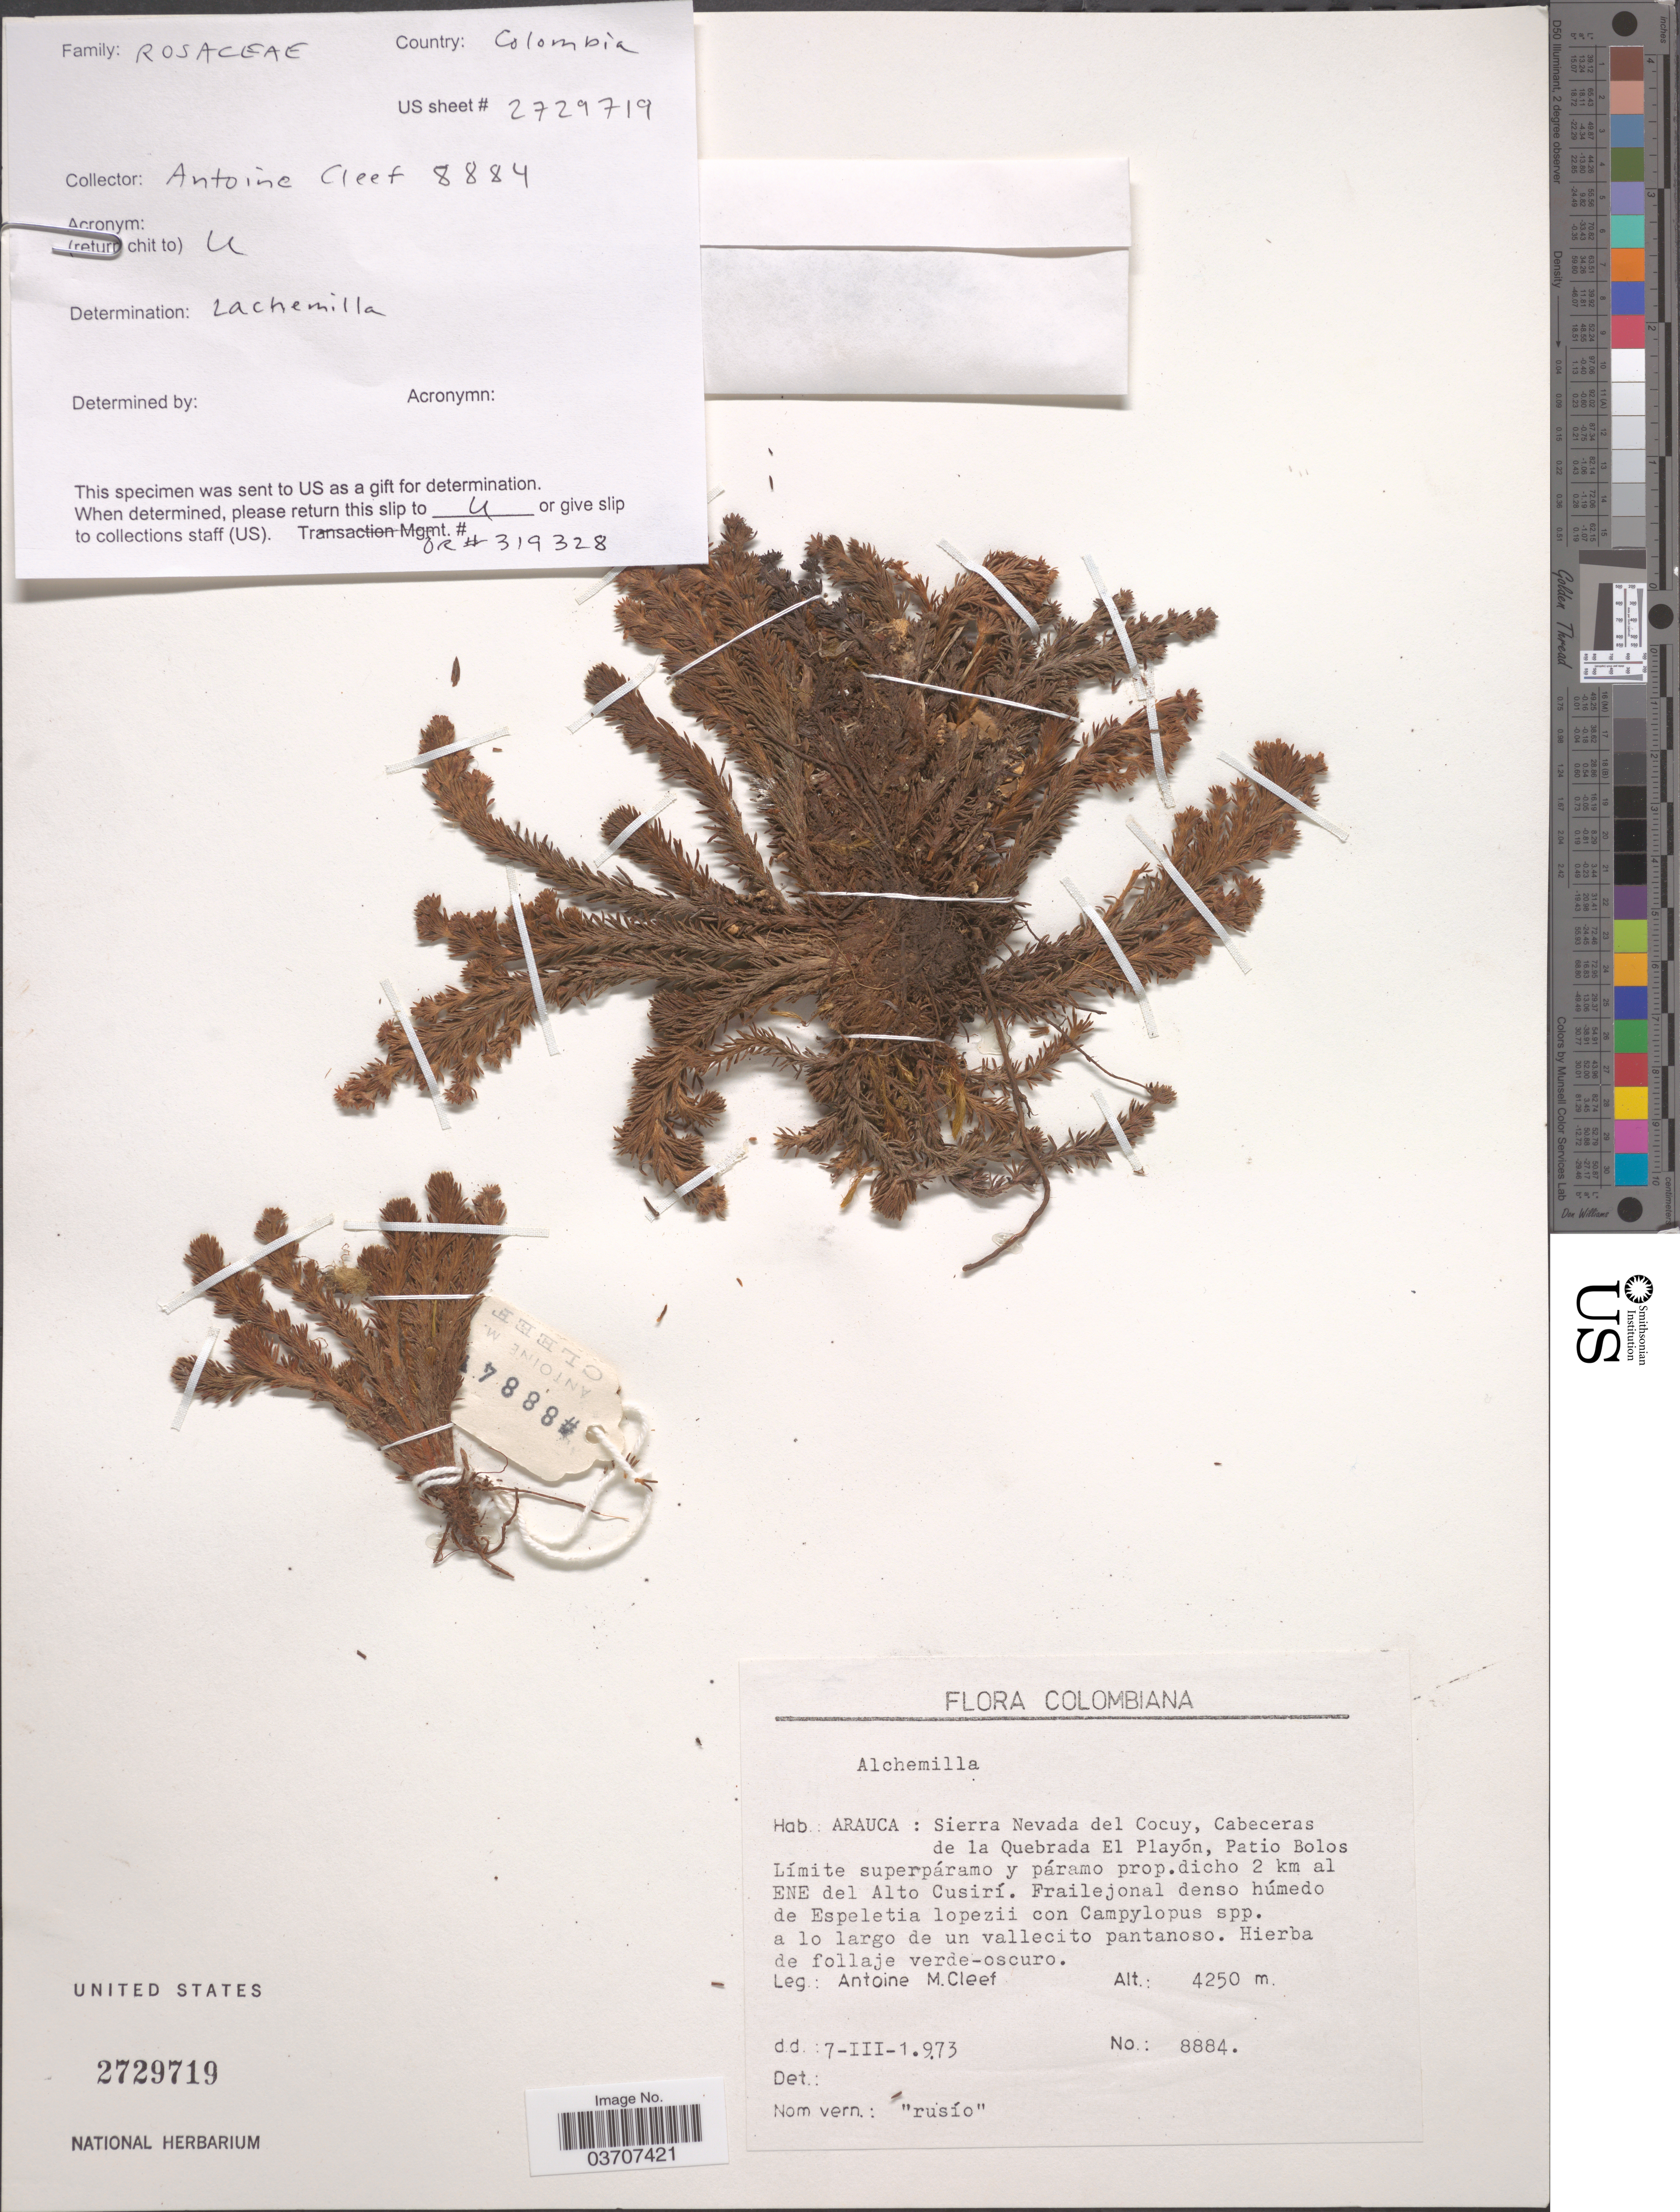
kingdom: Plantae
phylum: Tracheophyta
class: Magnoliopsida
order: Rosales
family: Rosaceae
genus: Lachemilla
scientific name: Lachemilla sp.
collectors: A. M. Cleef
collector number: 8884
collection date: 1973-03-07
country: Colombia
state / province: Arauca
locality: Sierra Nevada del Cocuy, Cabeceras de la Quebrada El Playón, Patio Bolos Límite superpáramo y páramo prop. dicho 2 km al ENE del Alto Cusirí.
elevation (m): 4250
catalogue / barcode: US 2729719